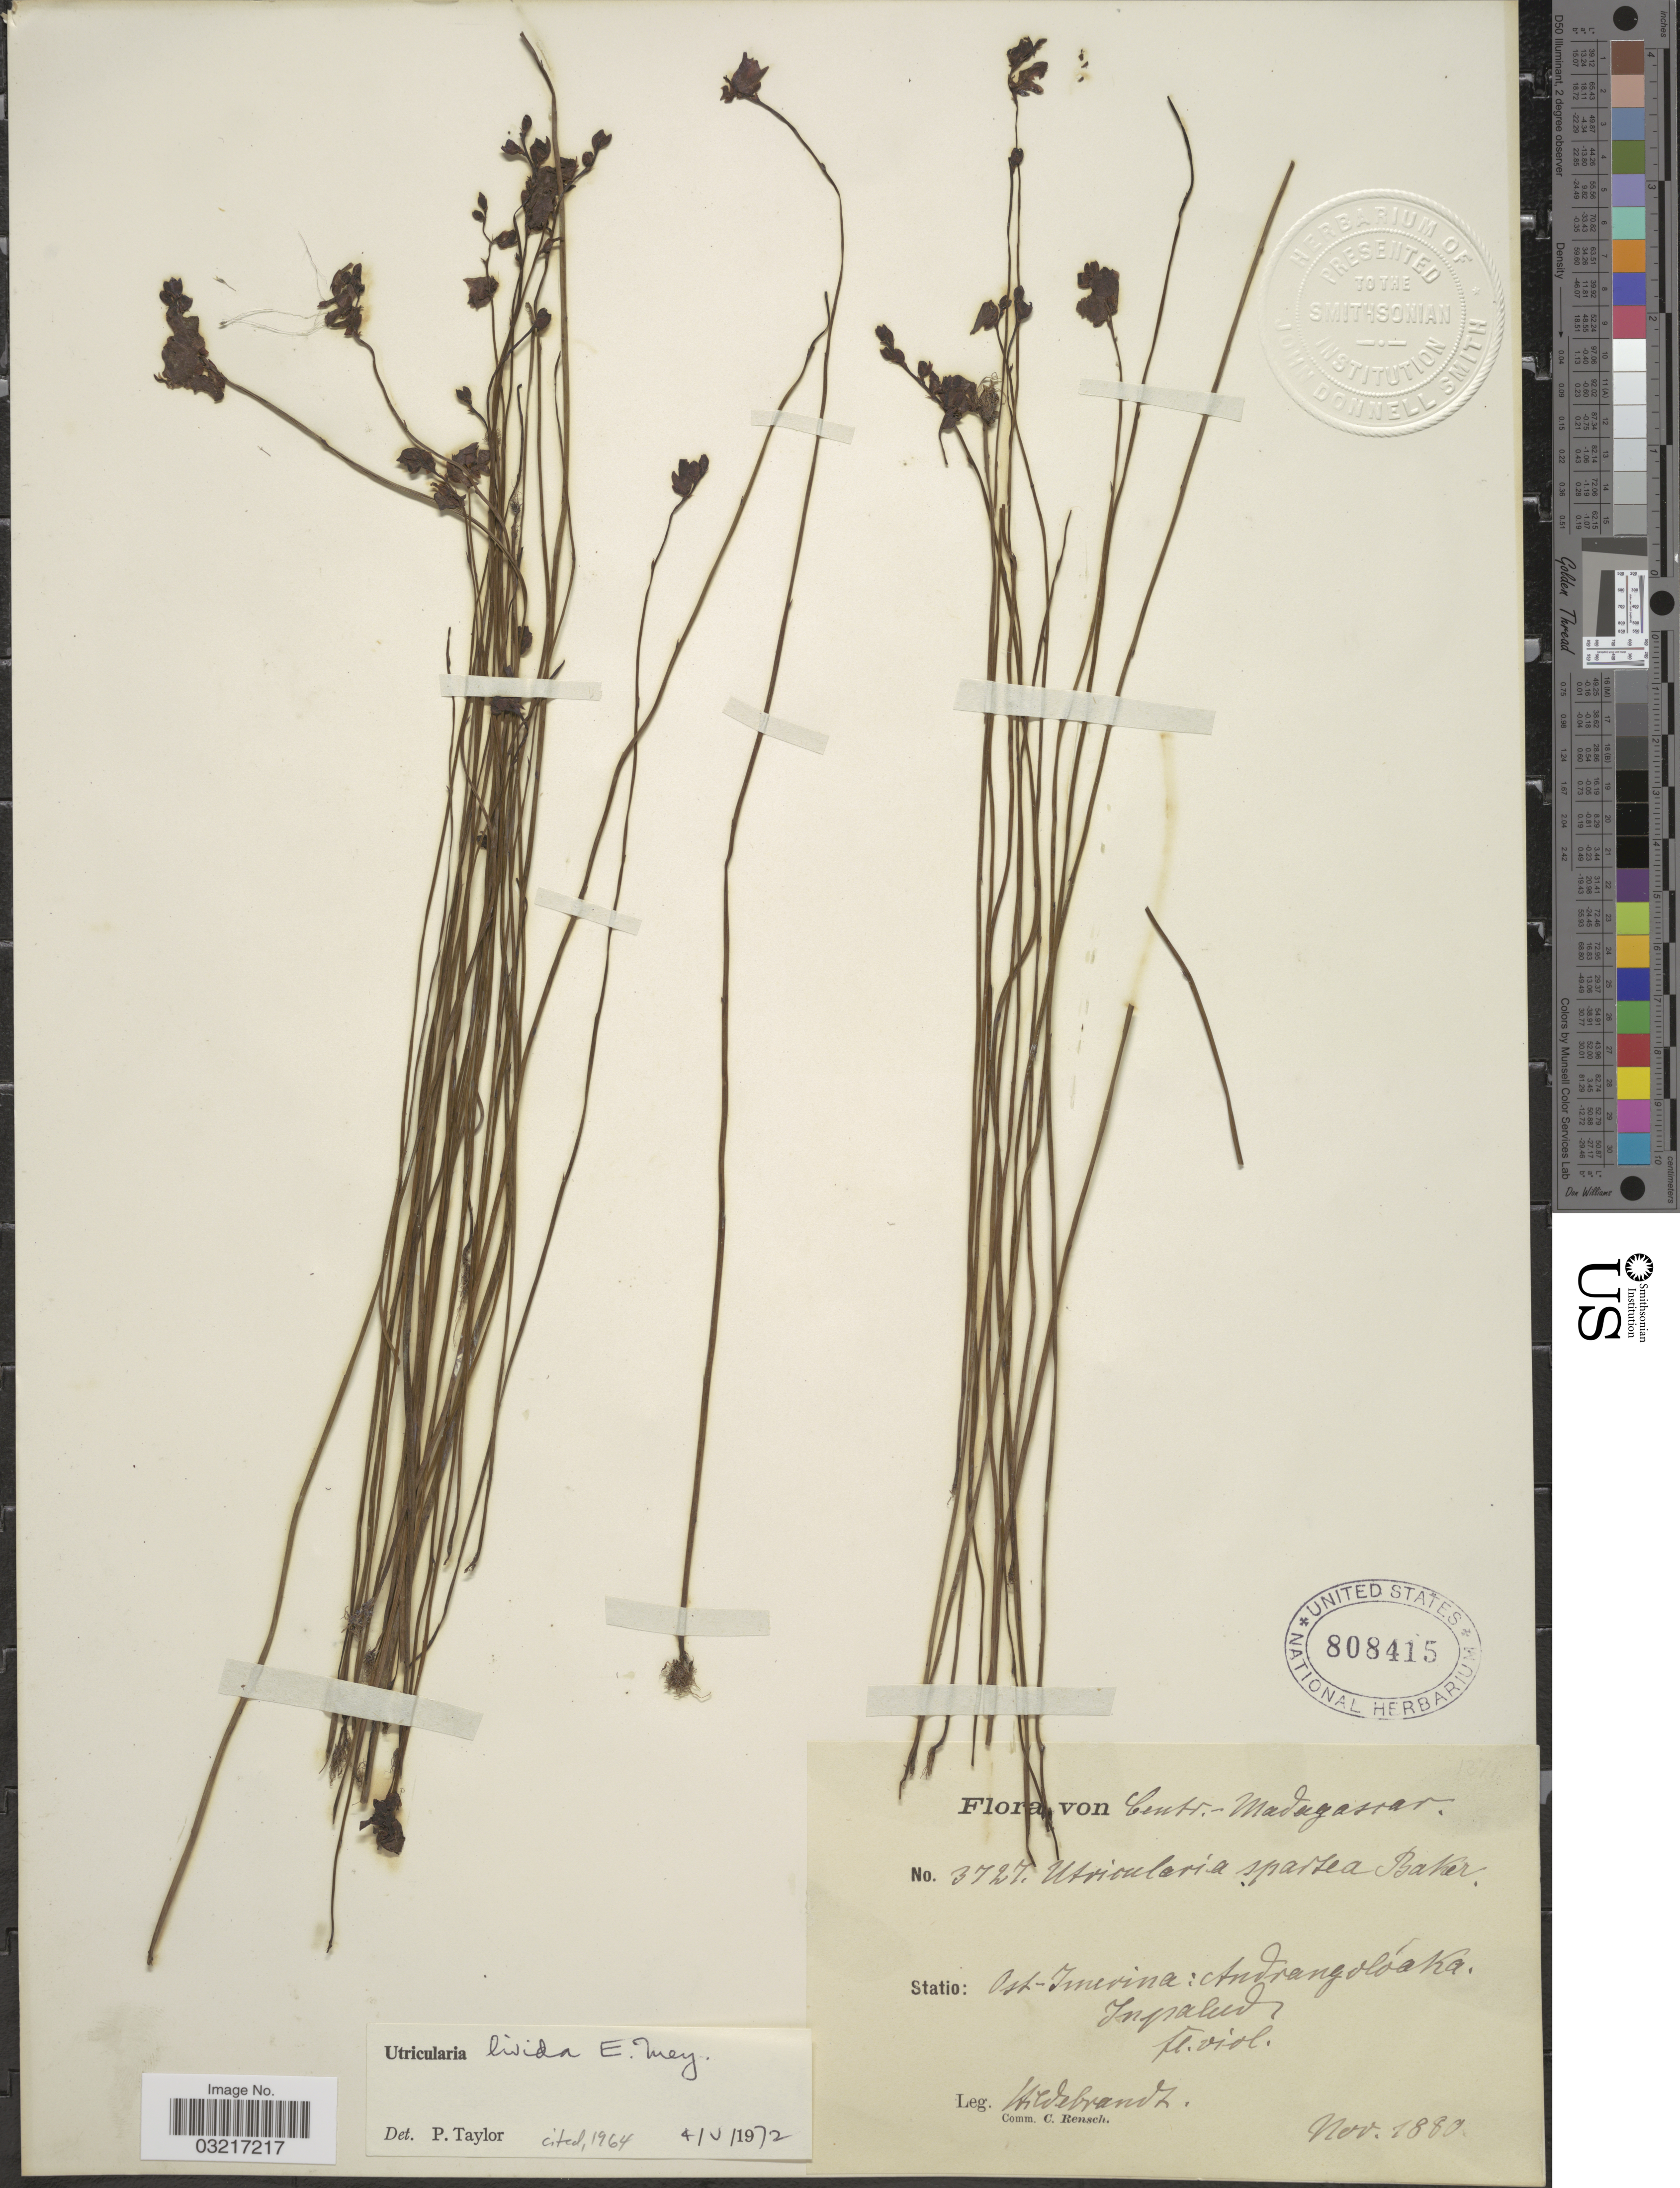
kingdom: Plantae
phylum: Tracheophyta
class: Magnoliopsida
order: Lamiales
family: Lentibulariaceae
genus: Utricularia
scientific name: Utricularia livida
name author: E. Mey.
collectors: J. Hildebrandt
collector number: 3727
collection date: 1880-11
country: Madagascar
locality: Centr. Madagascar. Statio: Ost-Imerina: Andrangolóaka.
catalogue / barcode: US 808415